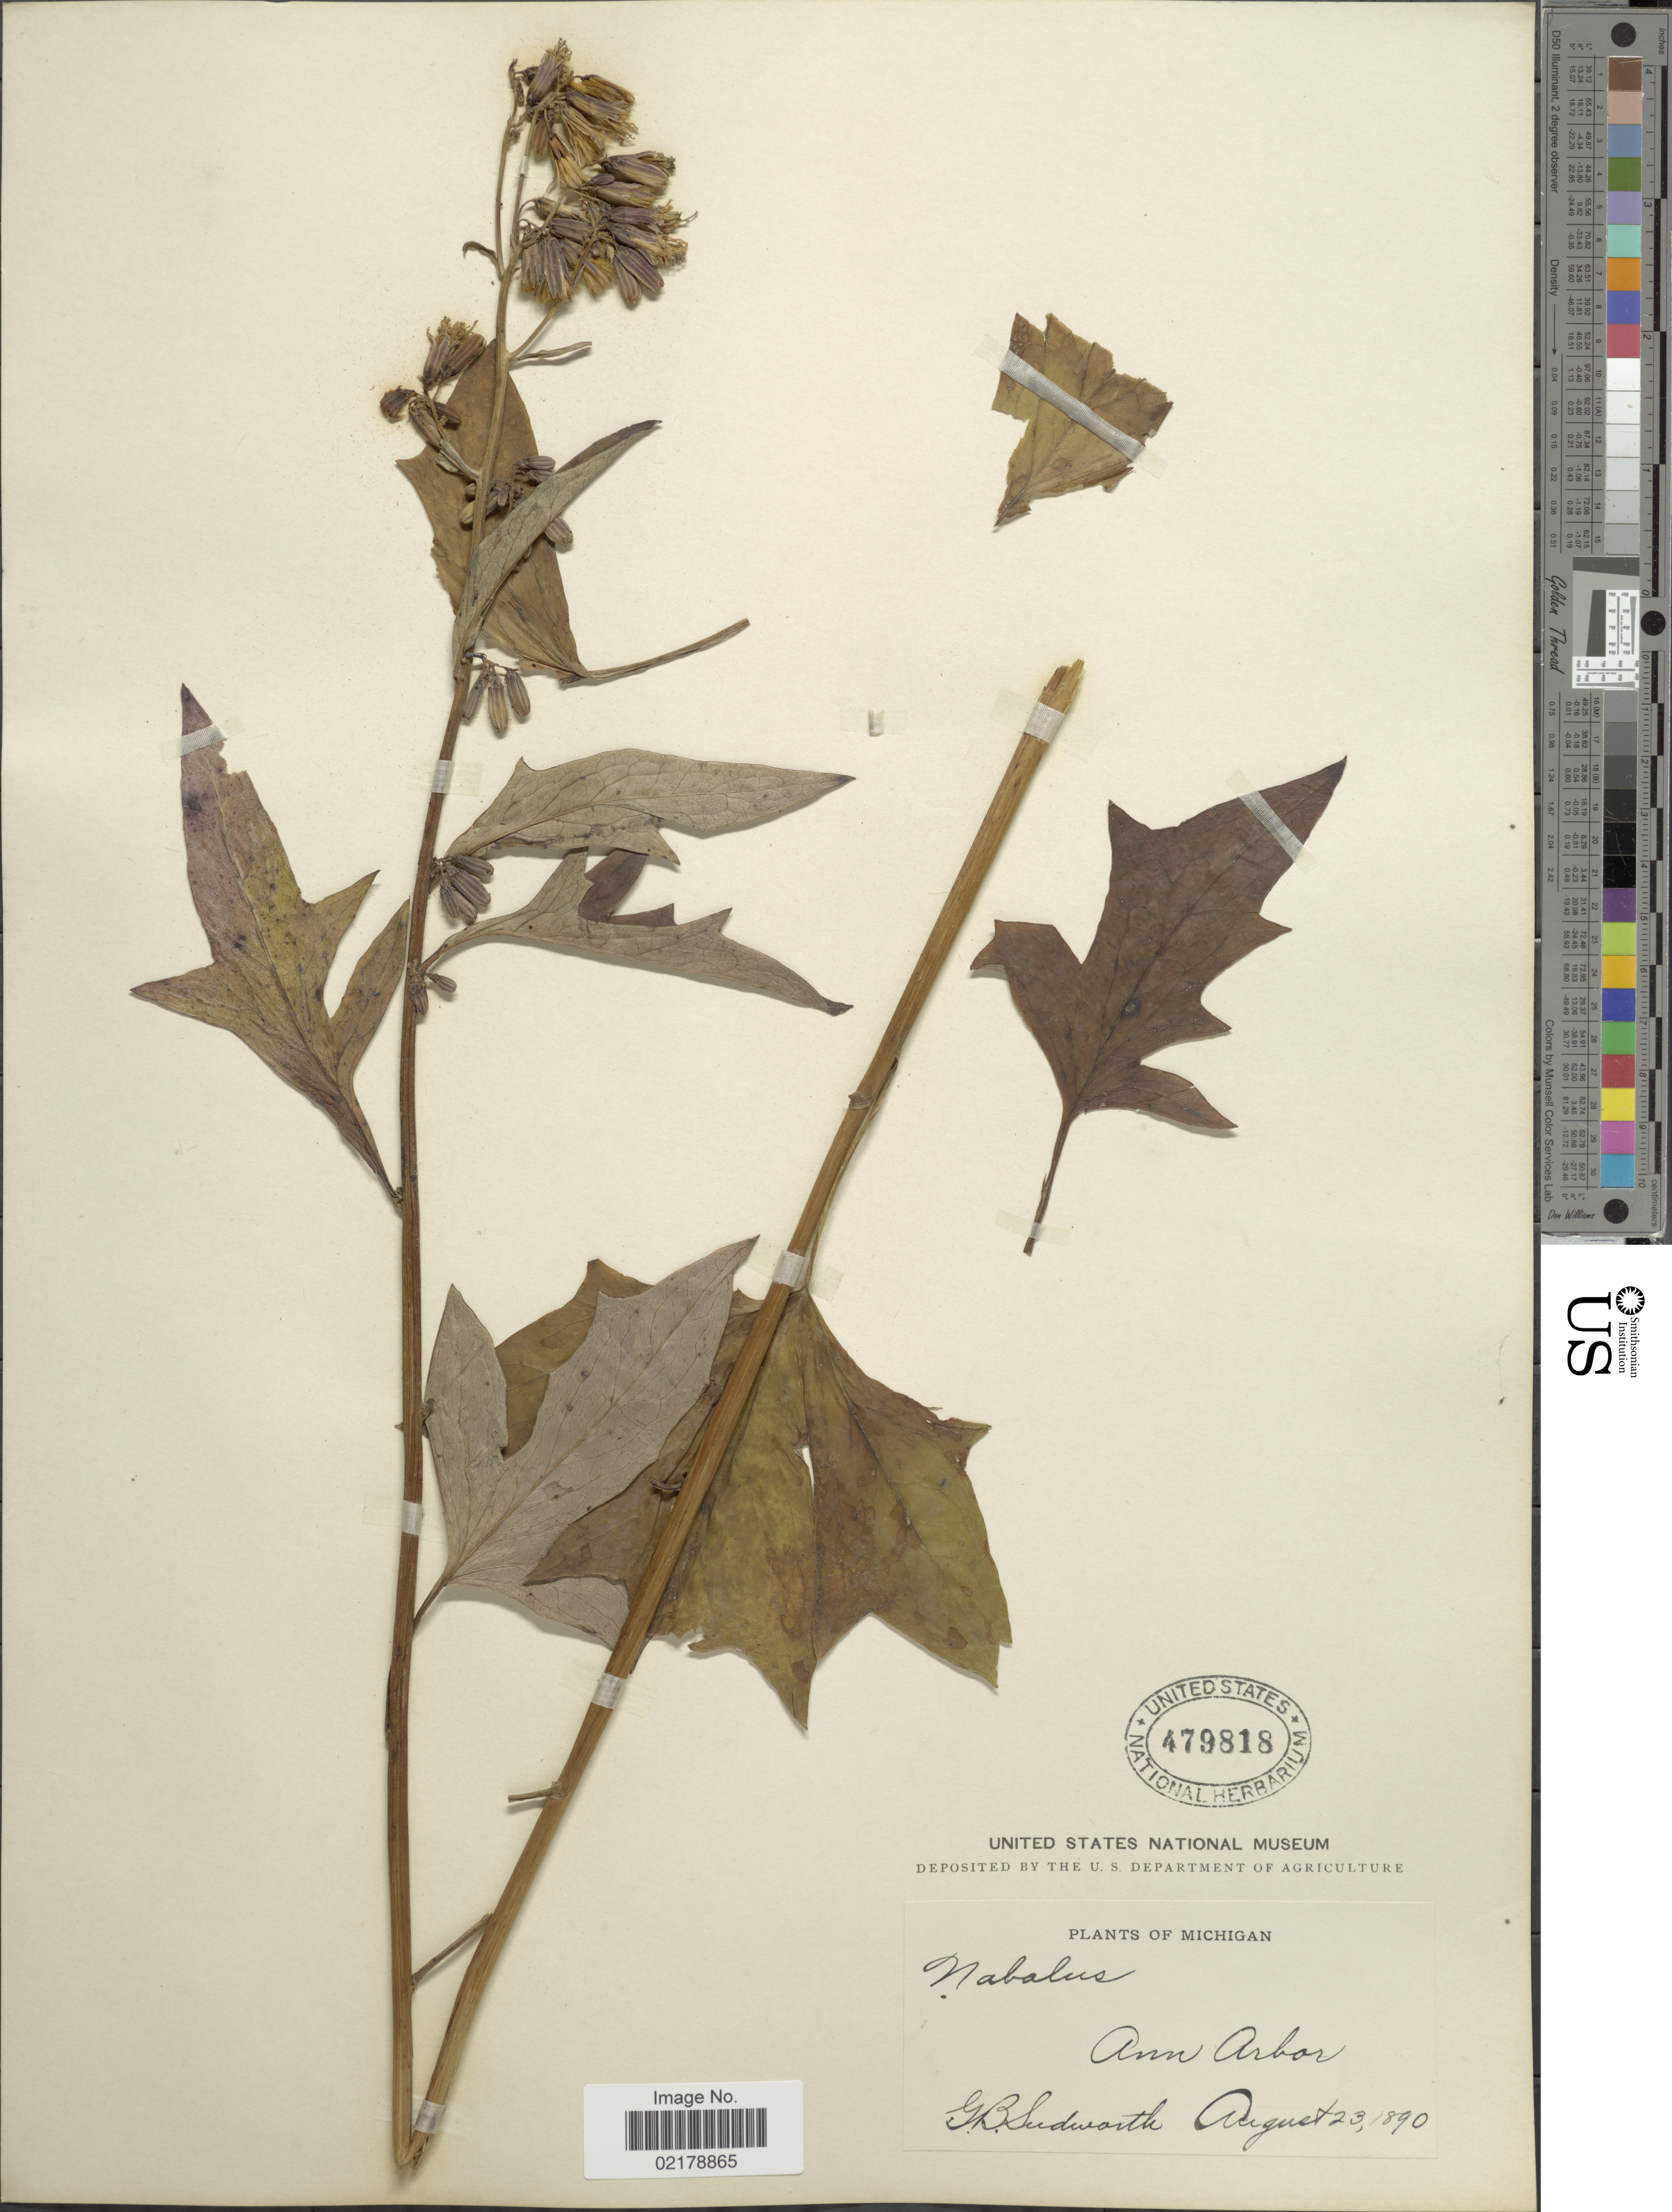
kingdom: Plantae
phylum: Tracheophyta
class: Magnoliopsida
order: Asterales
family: Asteraceae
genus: Nabalus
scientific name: Nabalus albus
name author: (L.) Hook.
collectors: G. B. Sudworth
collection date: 1890-08-23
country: United States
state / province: Michigan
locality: Ann Arbor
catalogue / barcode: US 479818